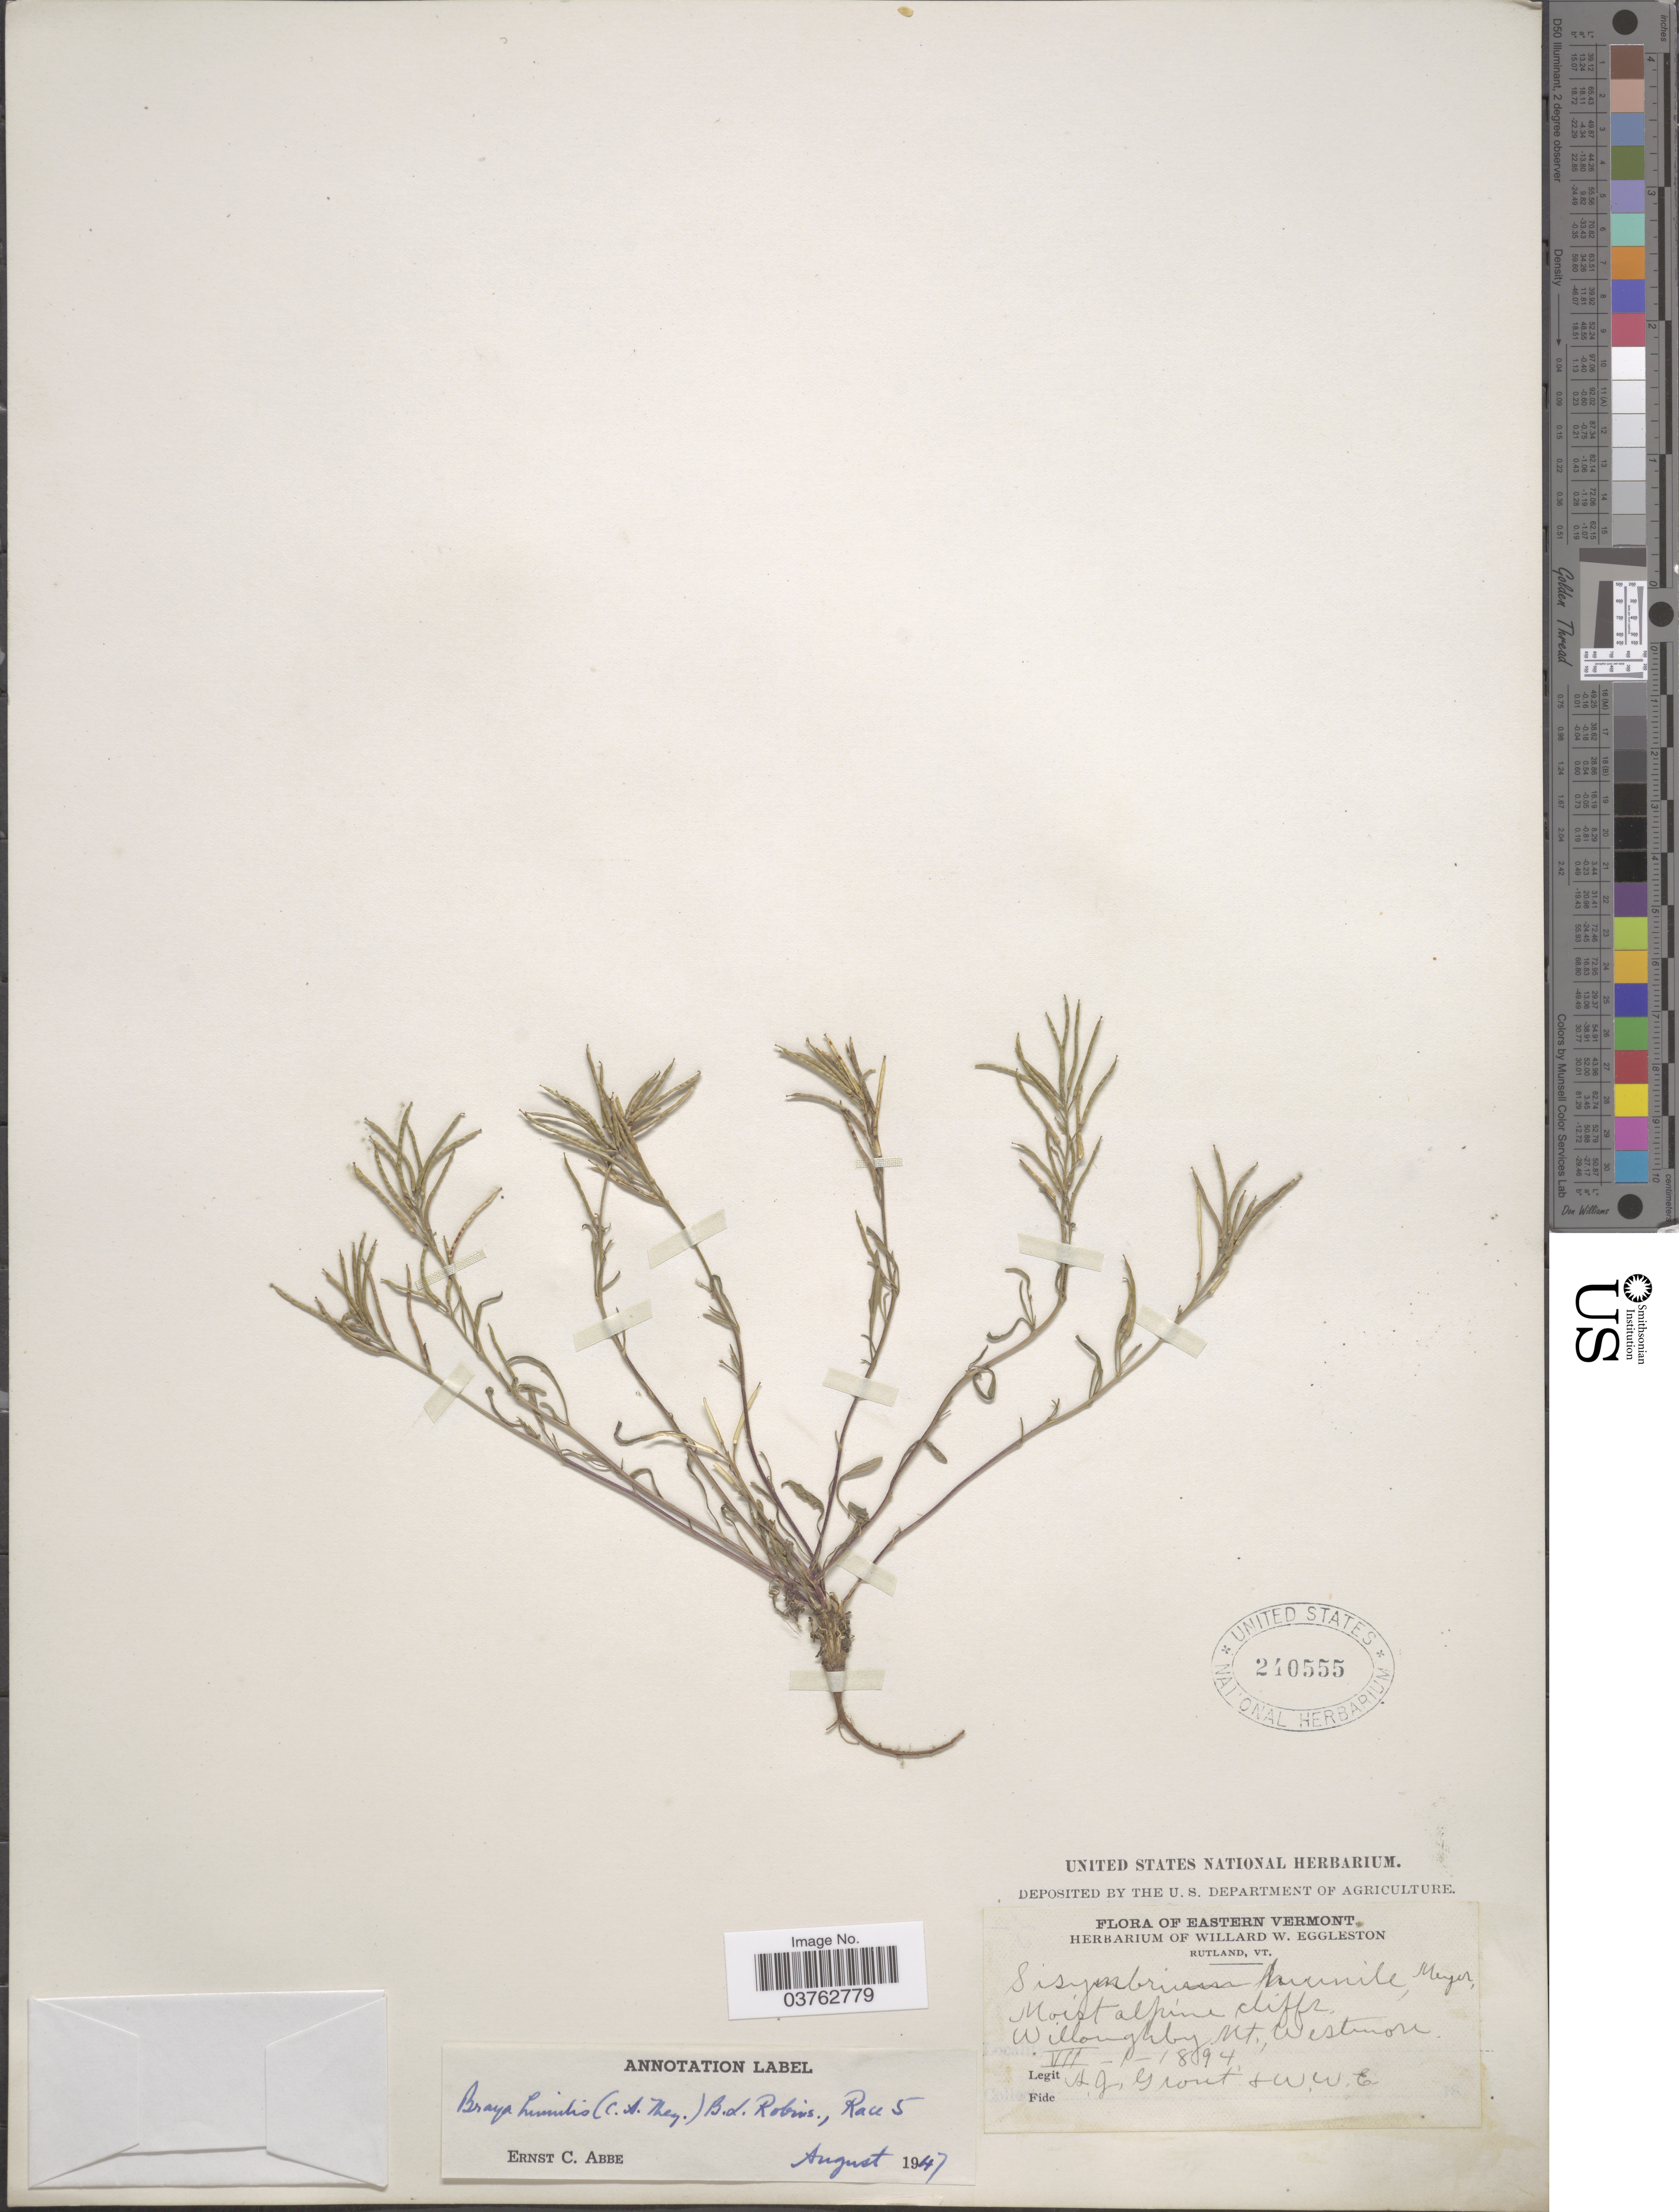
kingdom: Plantae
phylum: Tracheophyta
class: Magnoliopsida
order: Brassicales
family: Brassicaceae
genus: Braya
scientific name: Braya humilis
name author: (C.A. Mey.) B.L. Rob.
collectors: A. J. Grout & W. W. Eggleston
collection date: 1894-07-01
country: United States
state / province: Vermont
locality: Eastern Vermont. Willoughby Mt., Westmore.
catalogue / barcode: US 240555